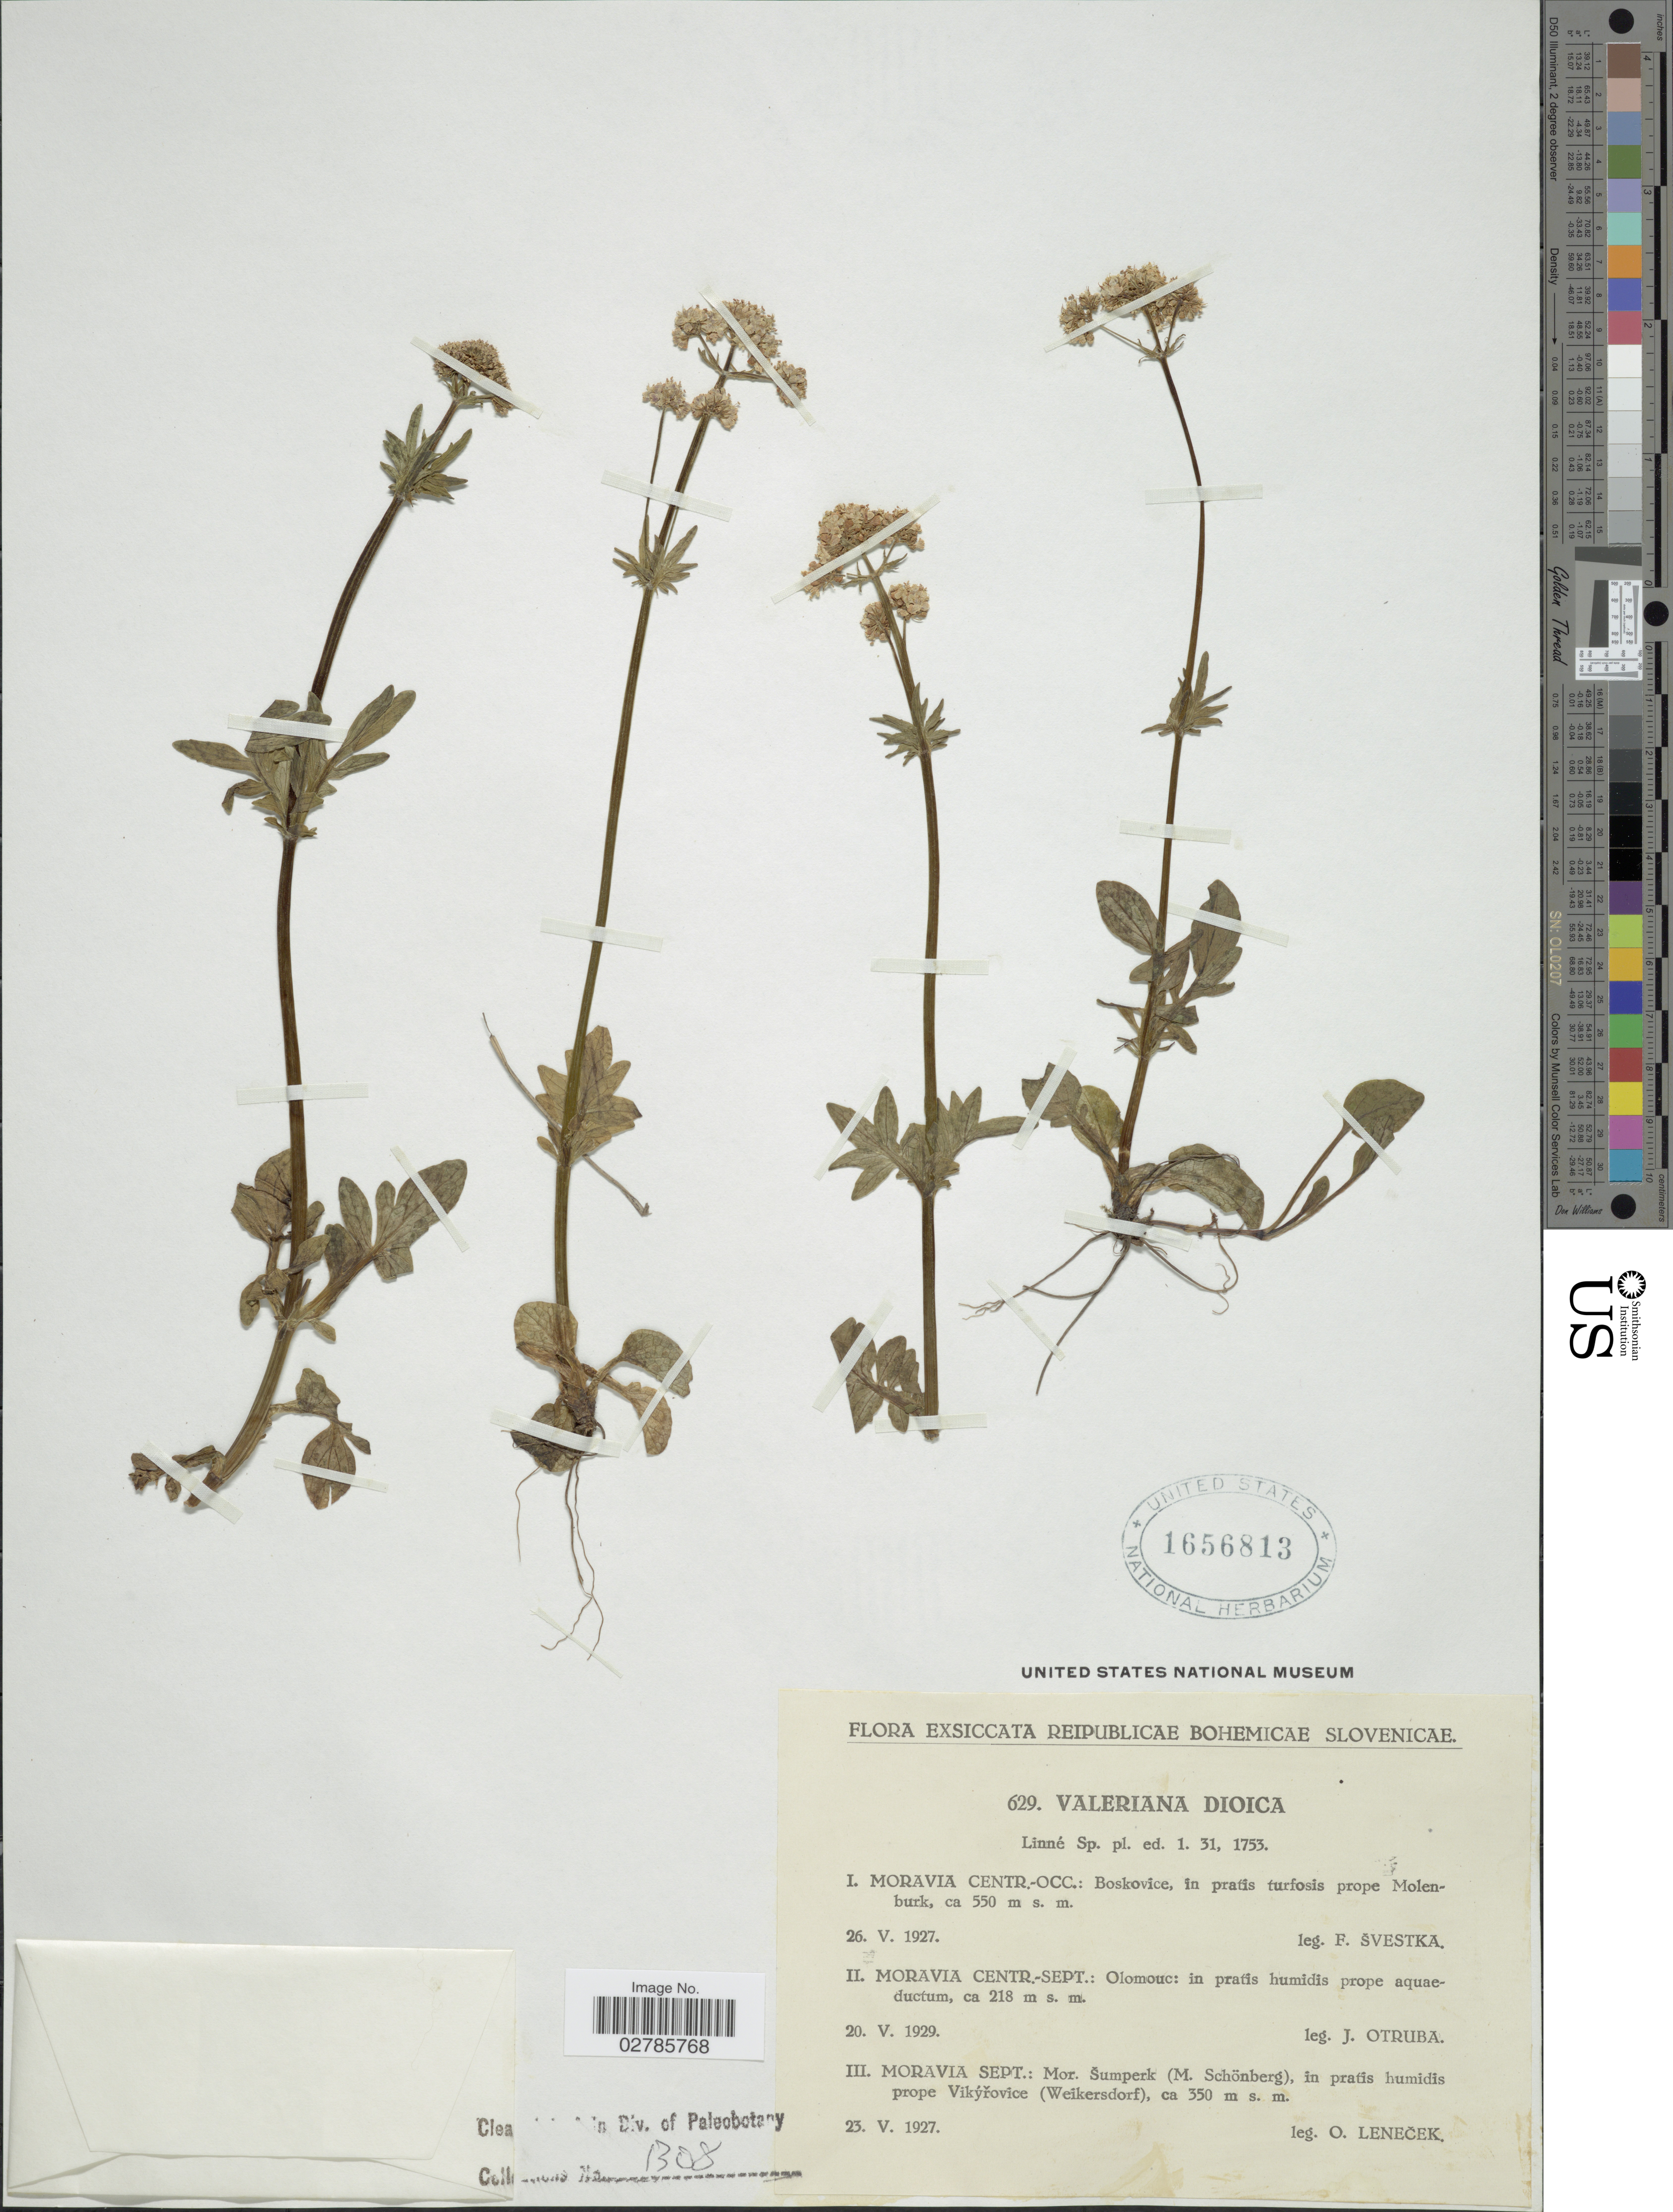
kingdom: Plantae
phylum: Tracheophyta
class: Magnoliopsida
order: Dipsacales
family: Caprifoliaceae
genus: Valeriana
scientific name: Valeriana dioica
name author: L.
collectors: F. Svestka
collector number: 629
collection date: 1927-05-26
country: Czechia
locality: Moravia Centr.-Occ.: Boskovice, in pratis turfosis prope Molenburk.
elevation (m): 550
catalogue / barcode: US 1656813